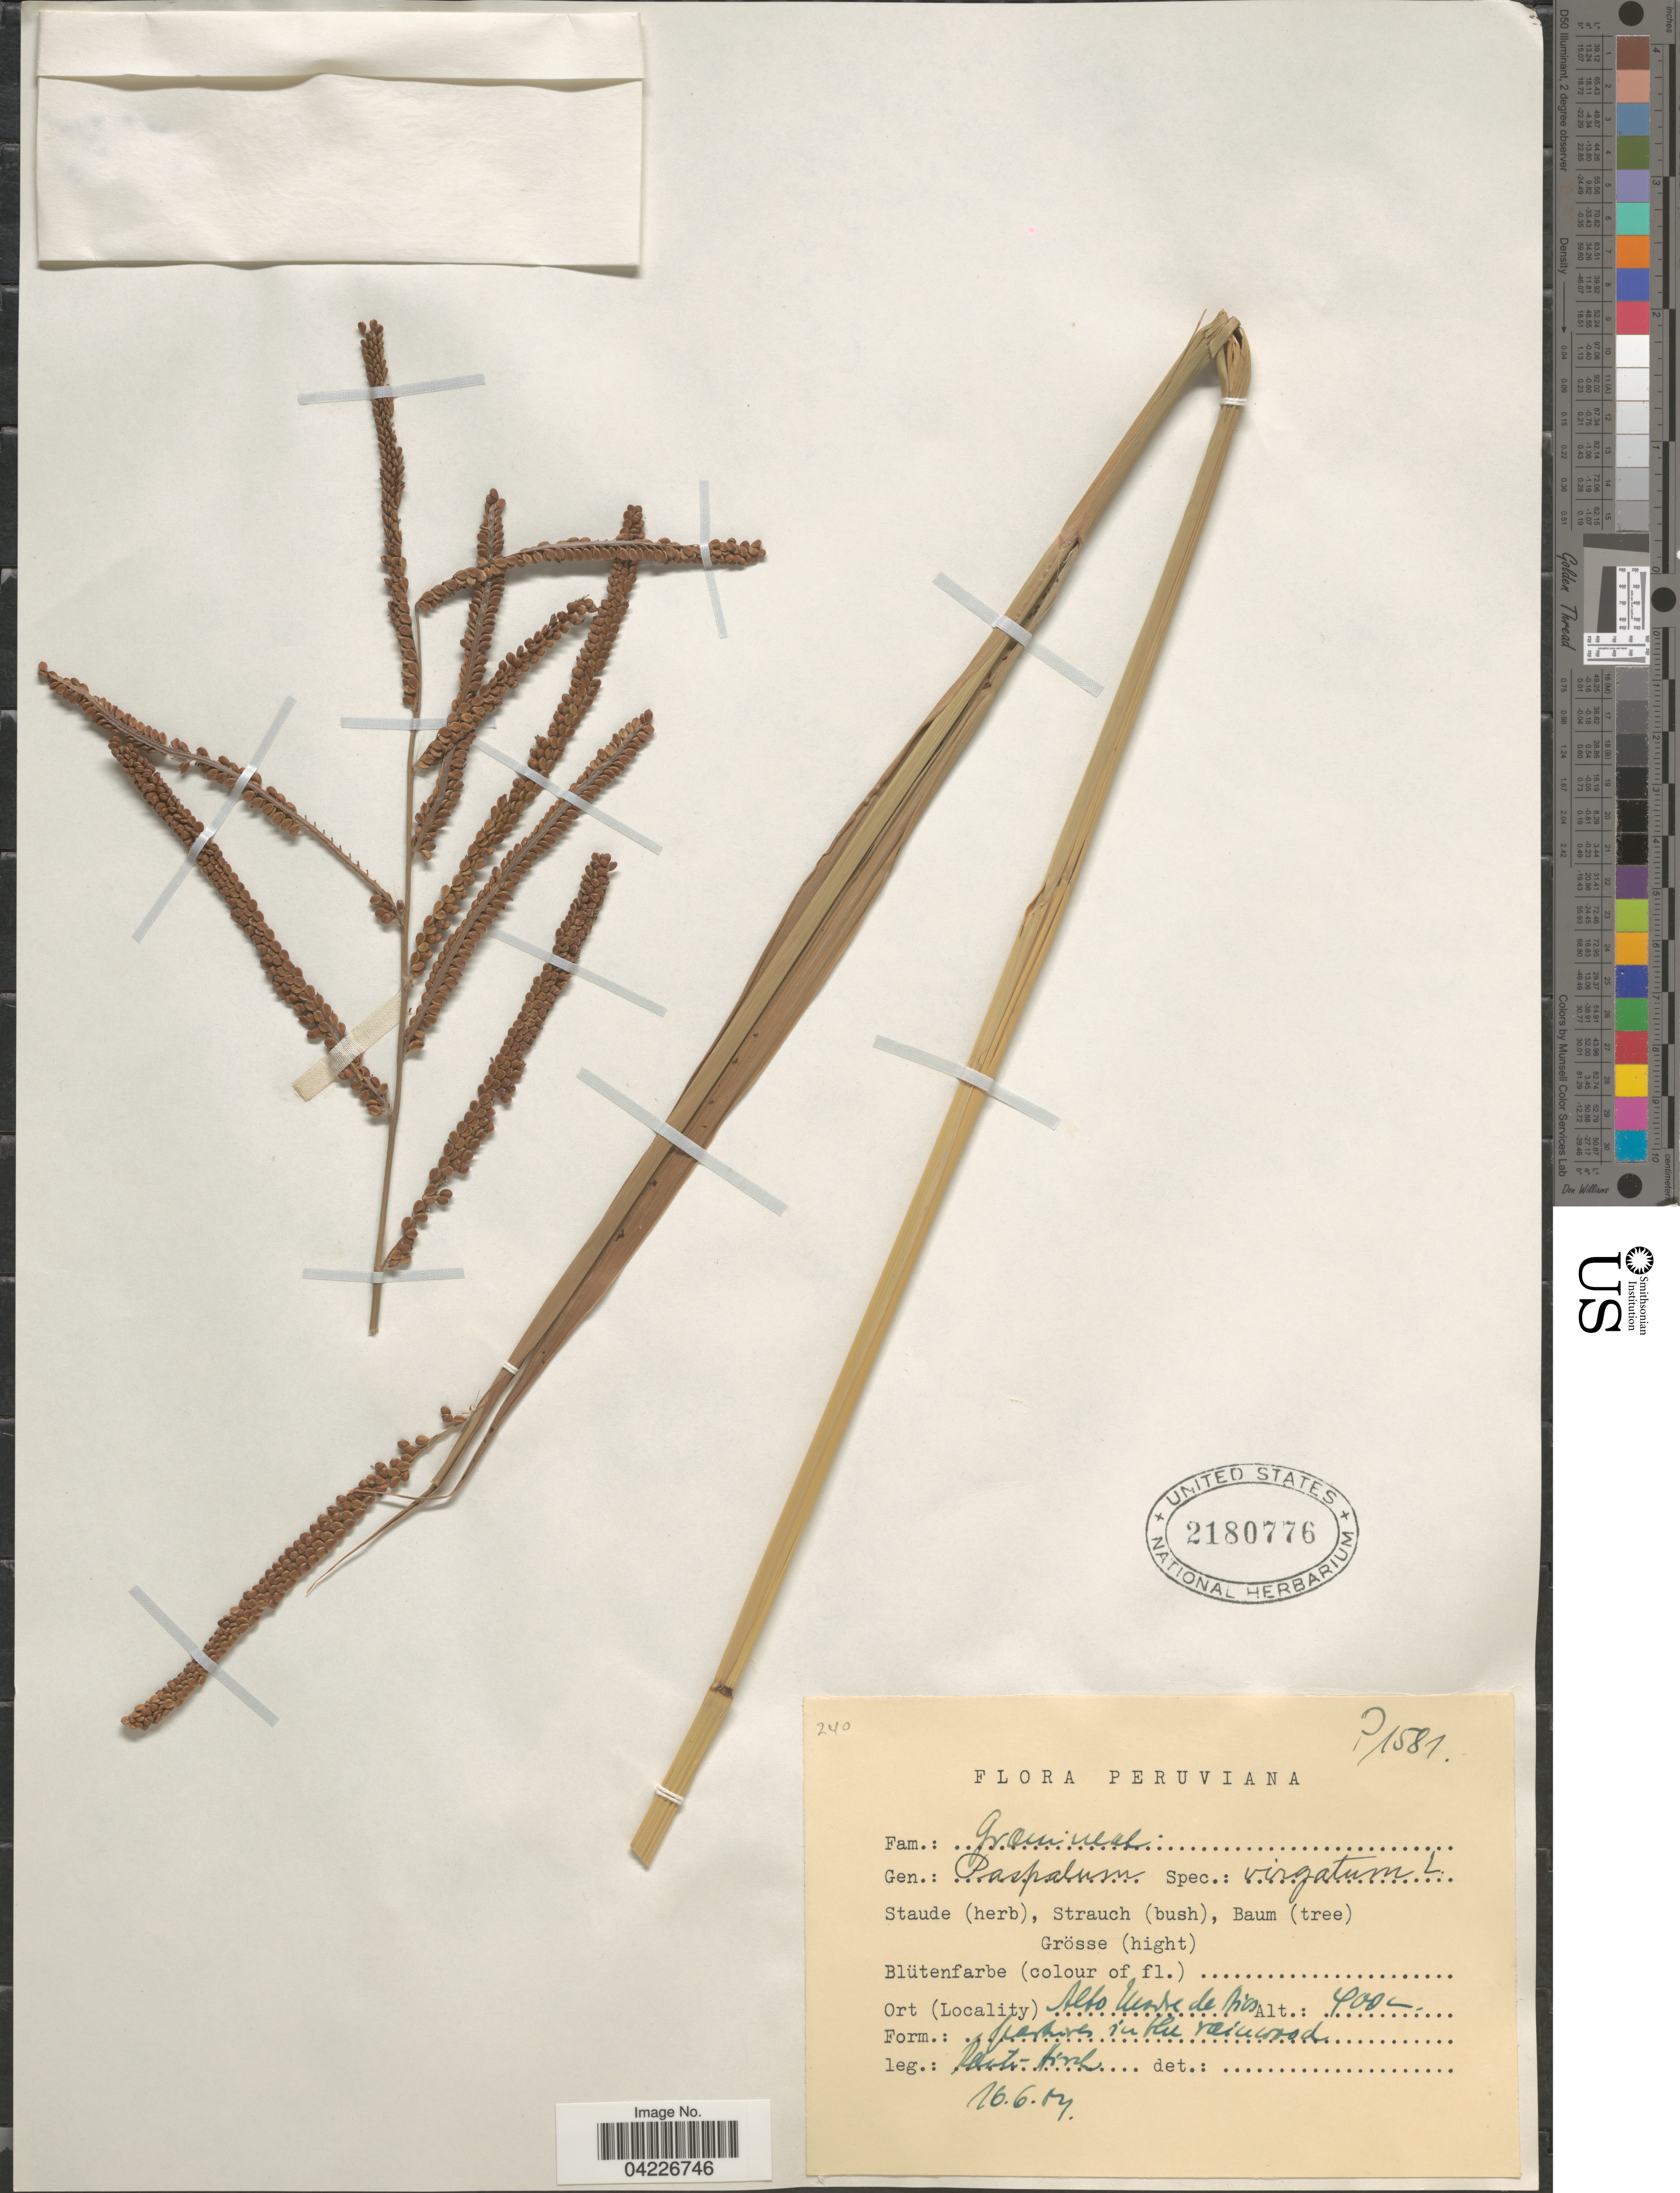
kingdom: Plantae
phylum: Tracheophyta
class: Liliopsida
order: Poales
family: Poaceae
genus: Paspalum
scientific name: Paspalum virgatum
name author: L.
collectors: W. Rauh & G. Hirsch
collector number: P1581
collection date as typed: Transcribed d/m/y: 16/6/4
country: Peru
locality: Alto Madre De Dios.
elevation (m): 400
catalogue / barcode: US 2180776